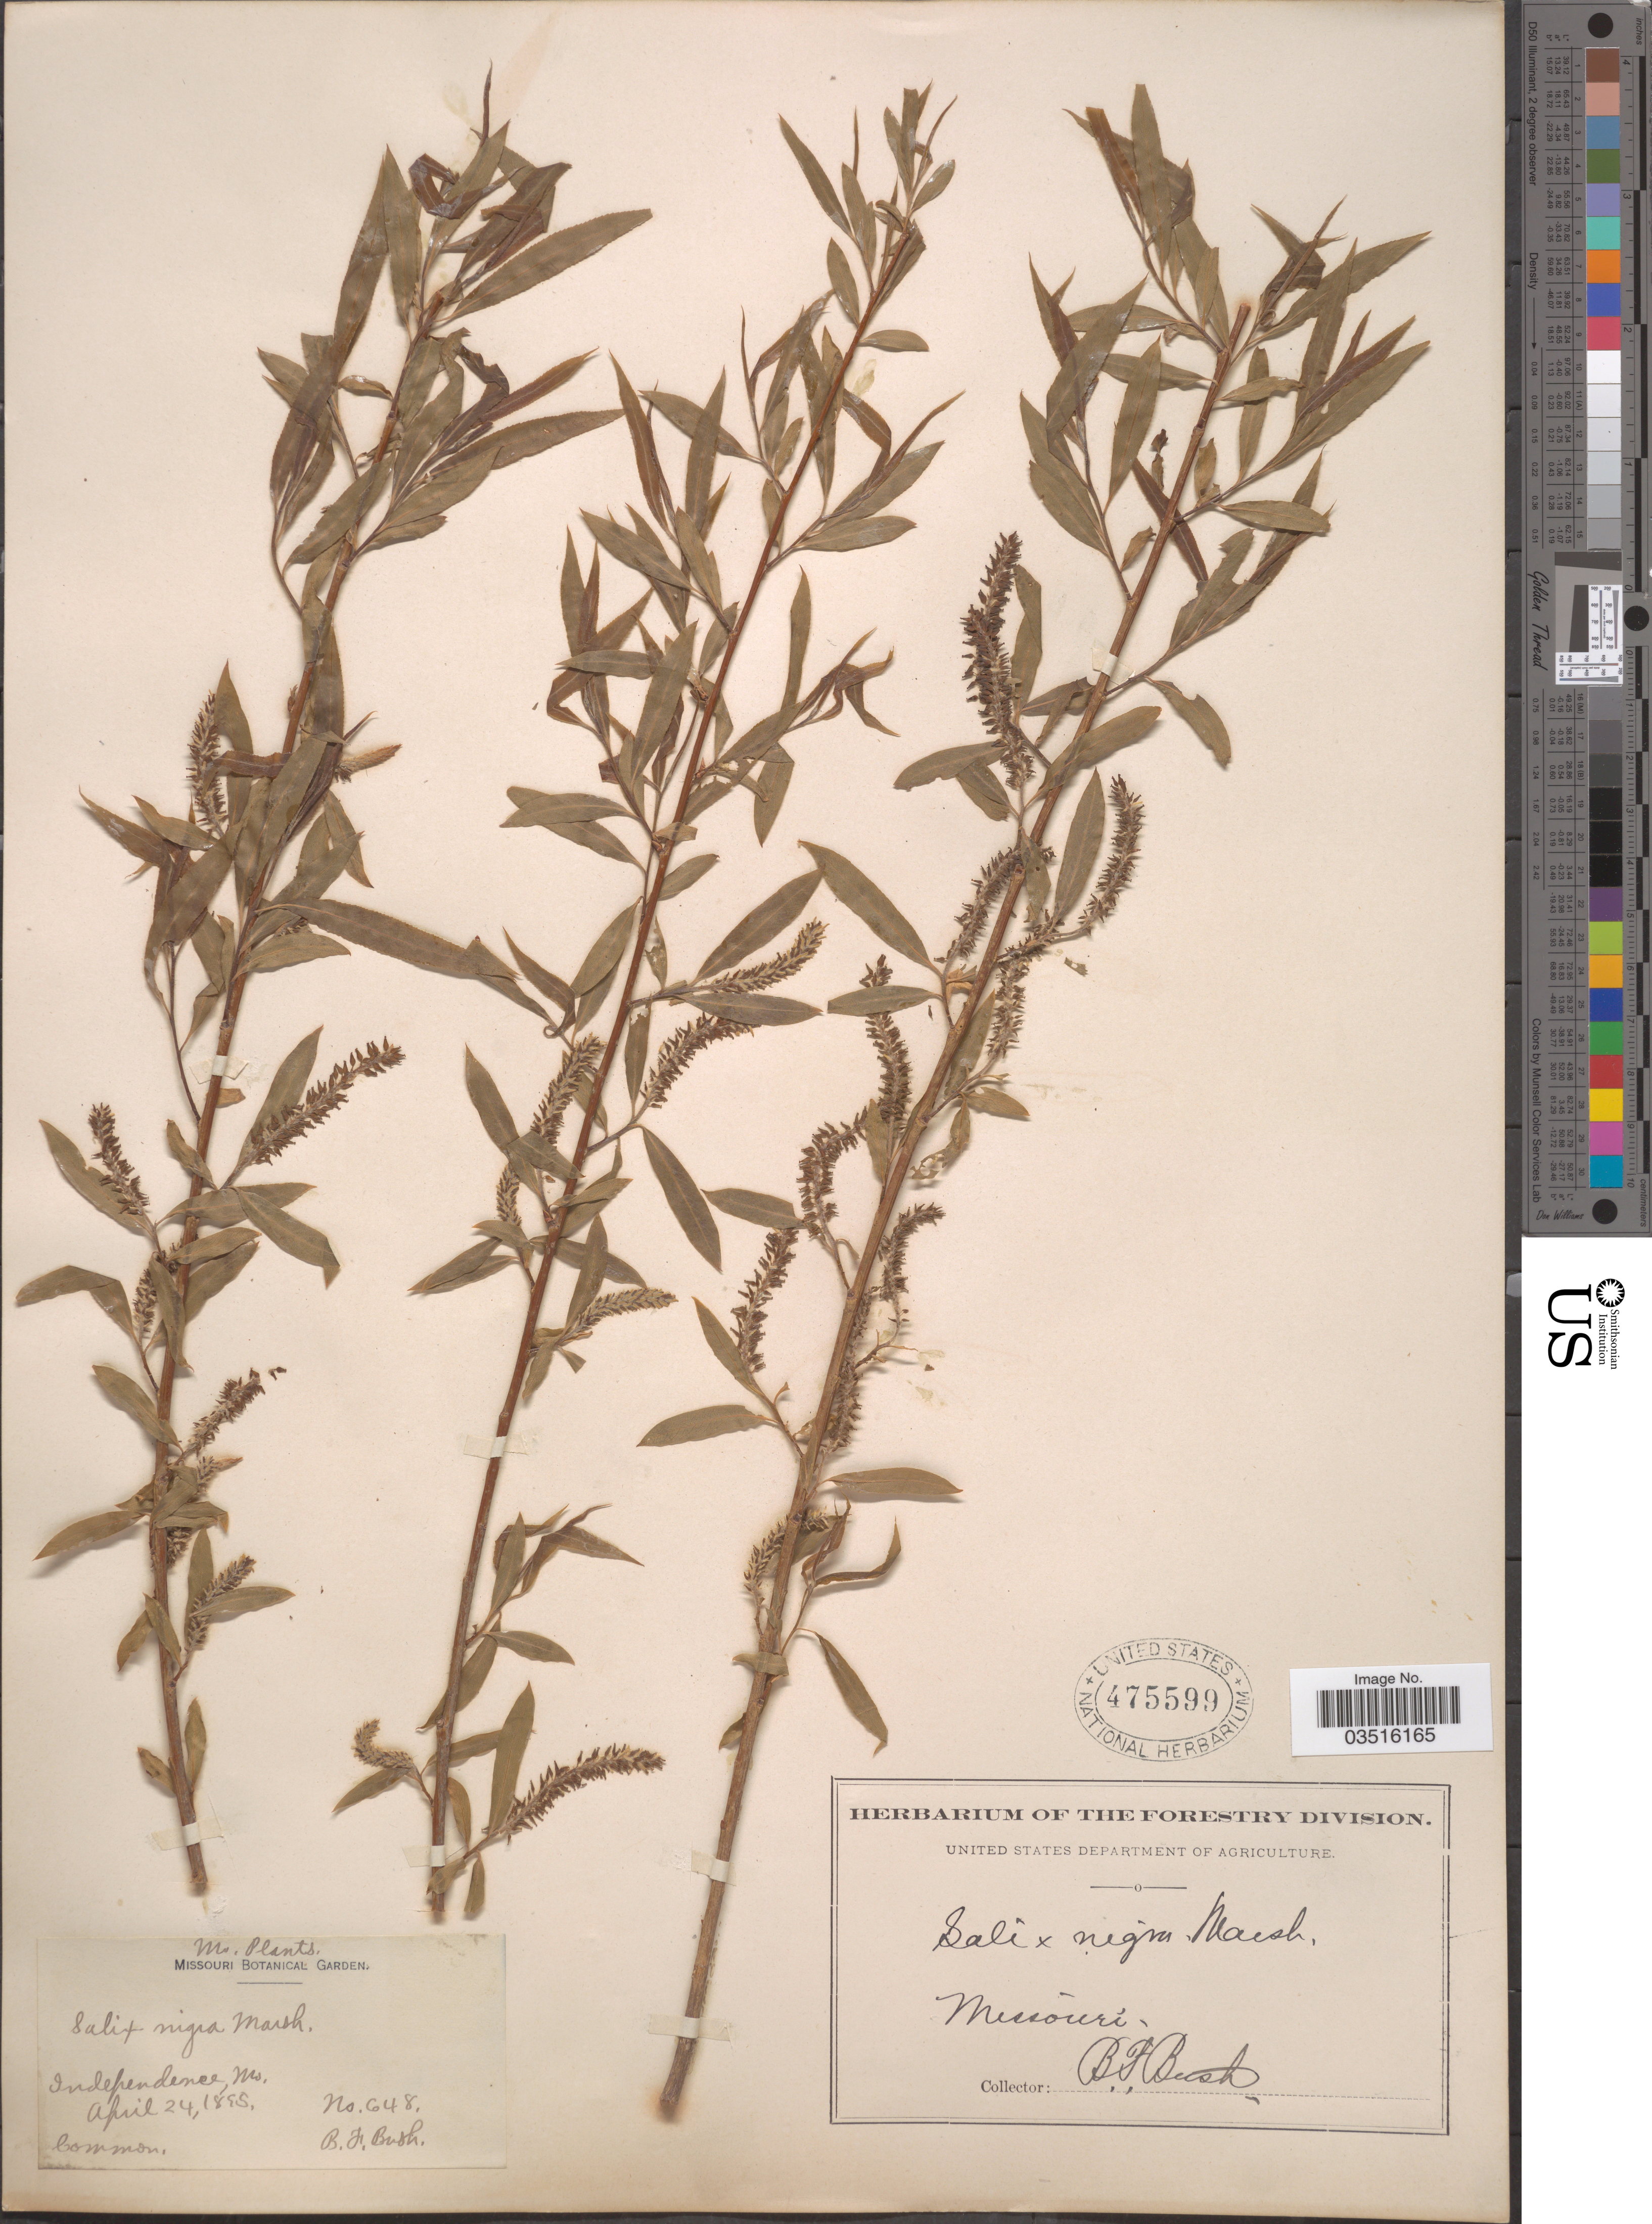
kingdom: Plantae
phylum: Tracheophyta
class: Magnoliopsida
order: Malpighiales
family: Salicaceae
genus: Salix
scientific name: Salix nigra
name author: Marshall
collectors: B. F. Bush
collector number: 648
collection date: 1895-04-24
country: United States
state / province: Missouri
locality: Independence.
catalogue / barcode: US 475599